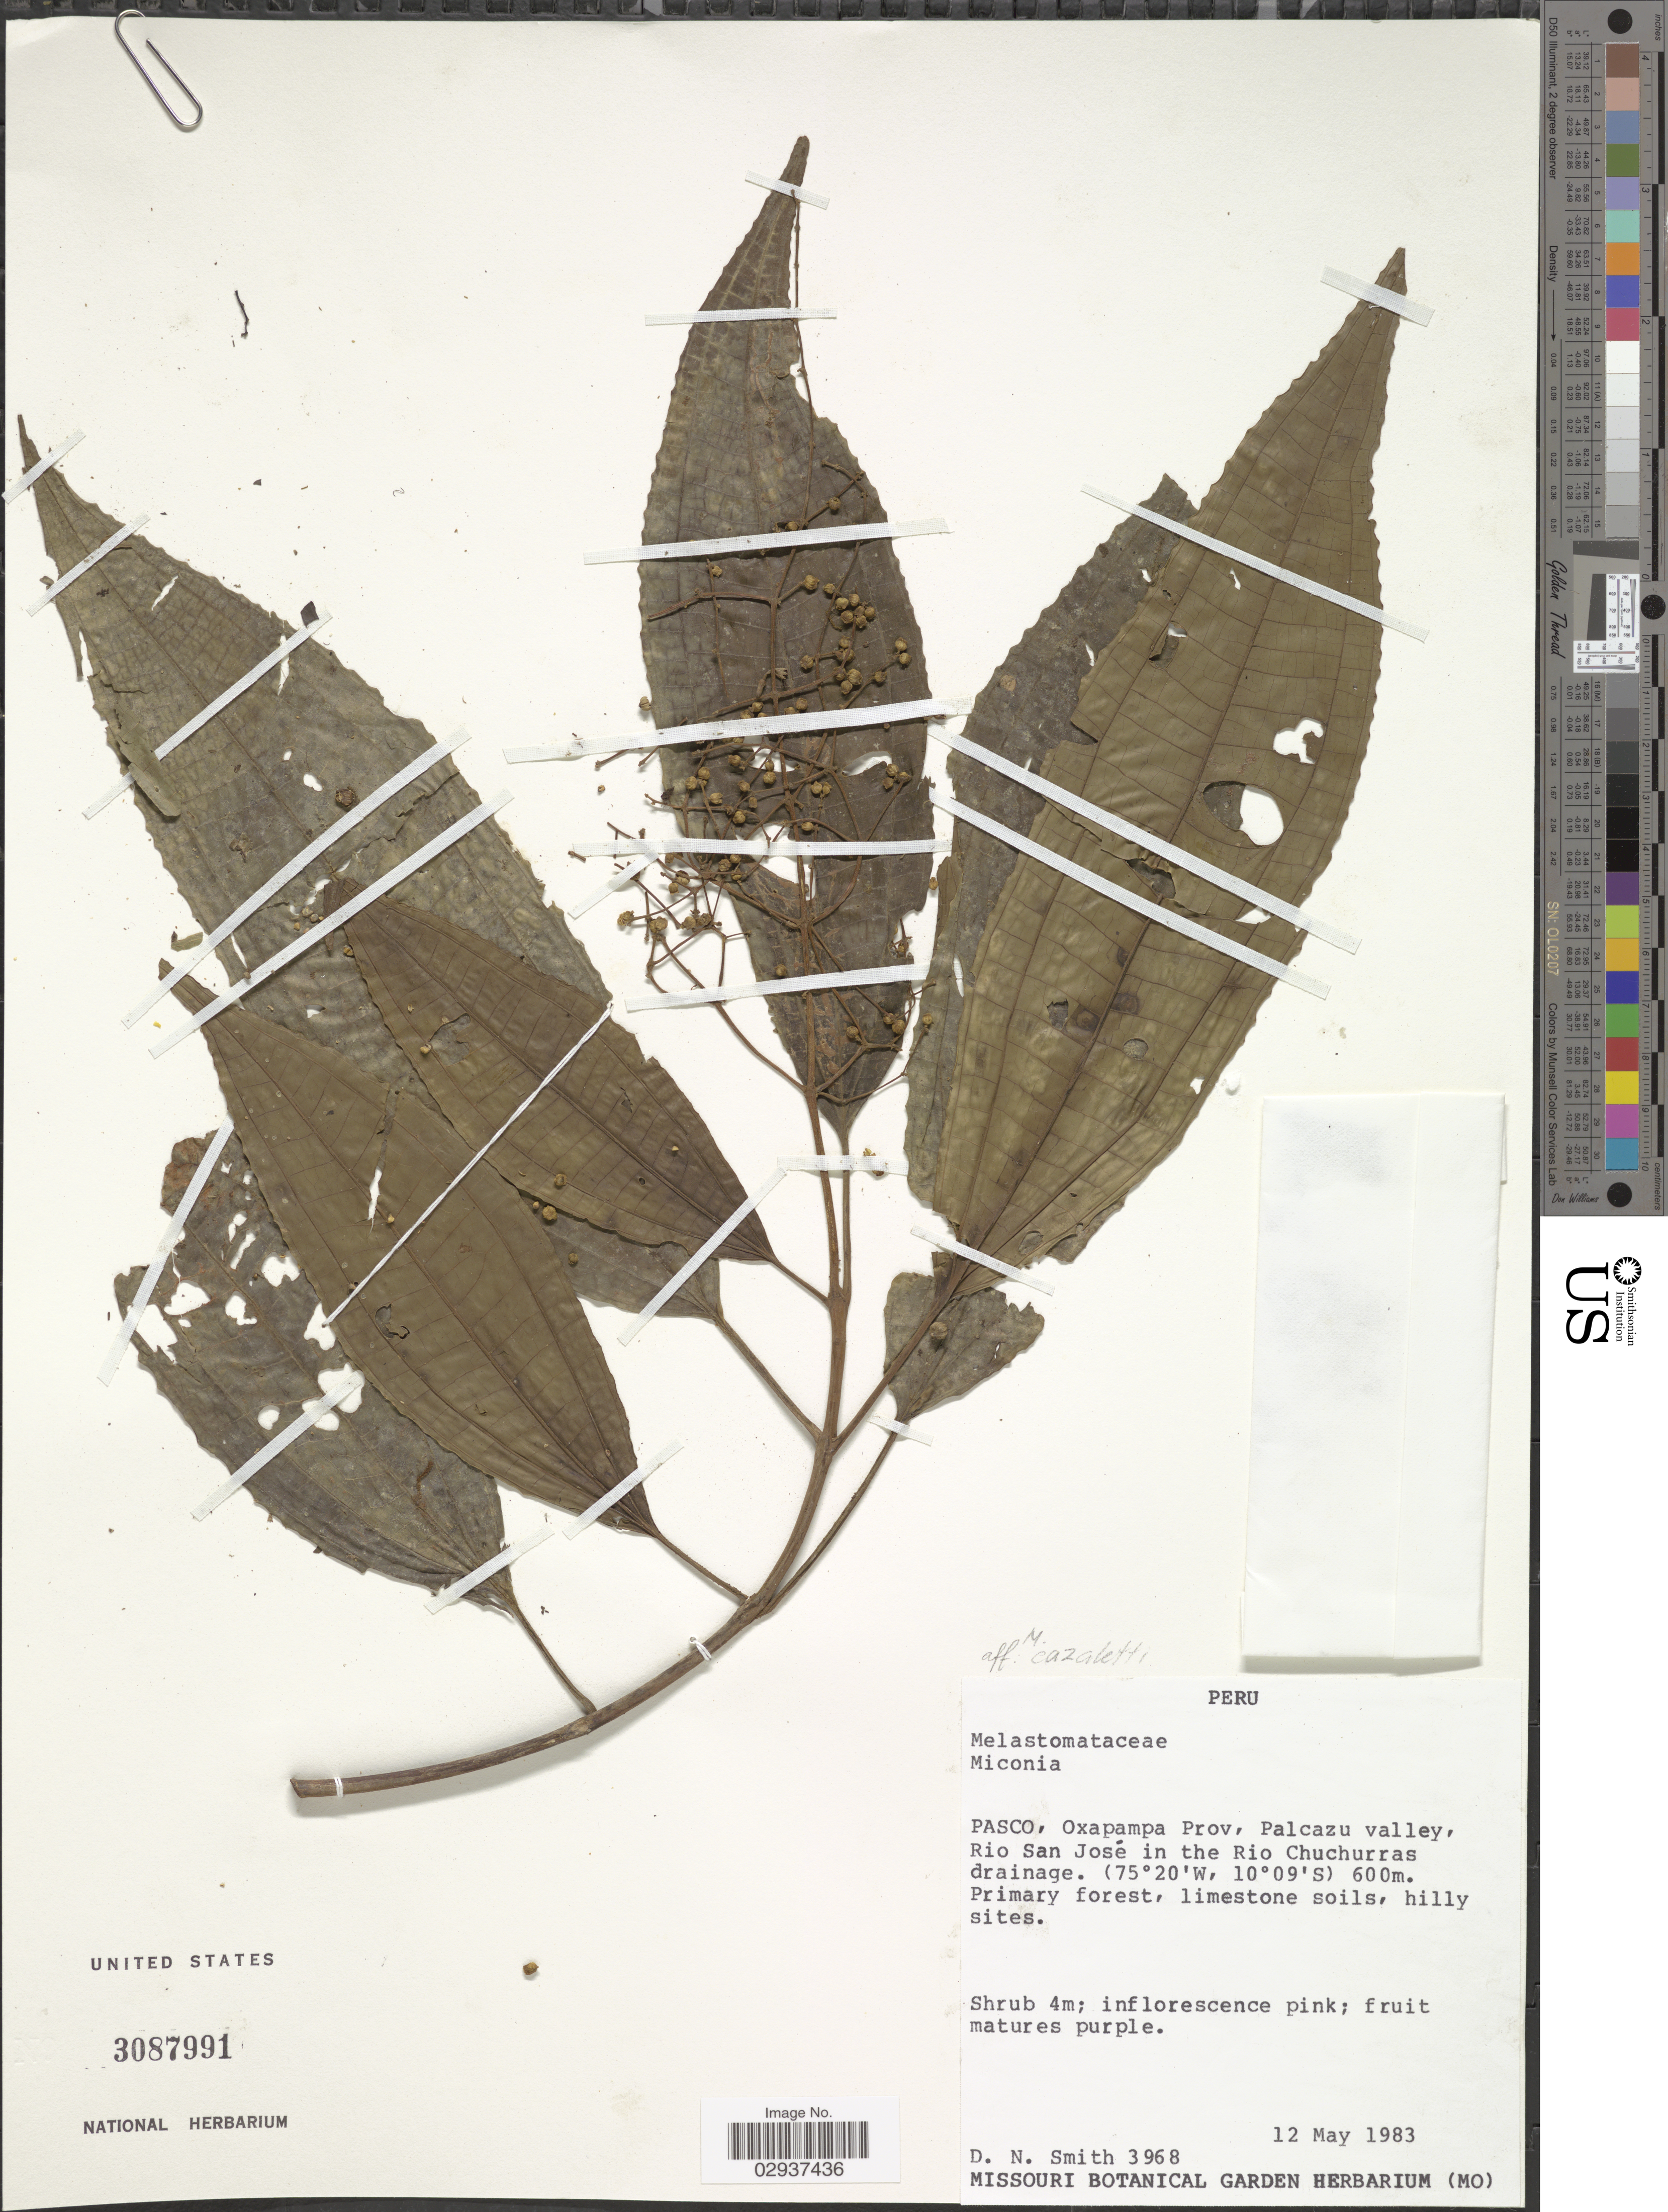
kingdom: Plantae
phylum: Tracheophyta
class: Magnoliopsida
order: Myrtales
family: Melastomataceae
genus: Miconia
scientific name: Miconia cazaletii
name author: Wurdack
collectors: D. Smith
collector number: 3968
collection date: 1983-05-12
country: Peru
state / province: Pasco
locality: Oxapampa Prov, Palcazu valley, Rio San José in the Rio Chuchurras drainage.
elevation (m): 600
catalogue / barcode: US 3087991